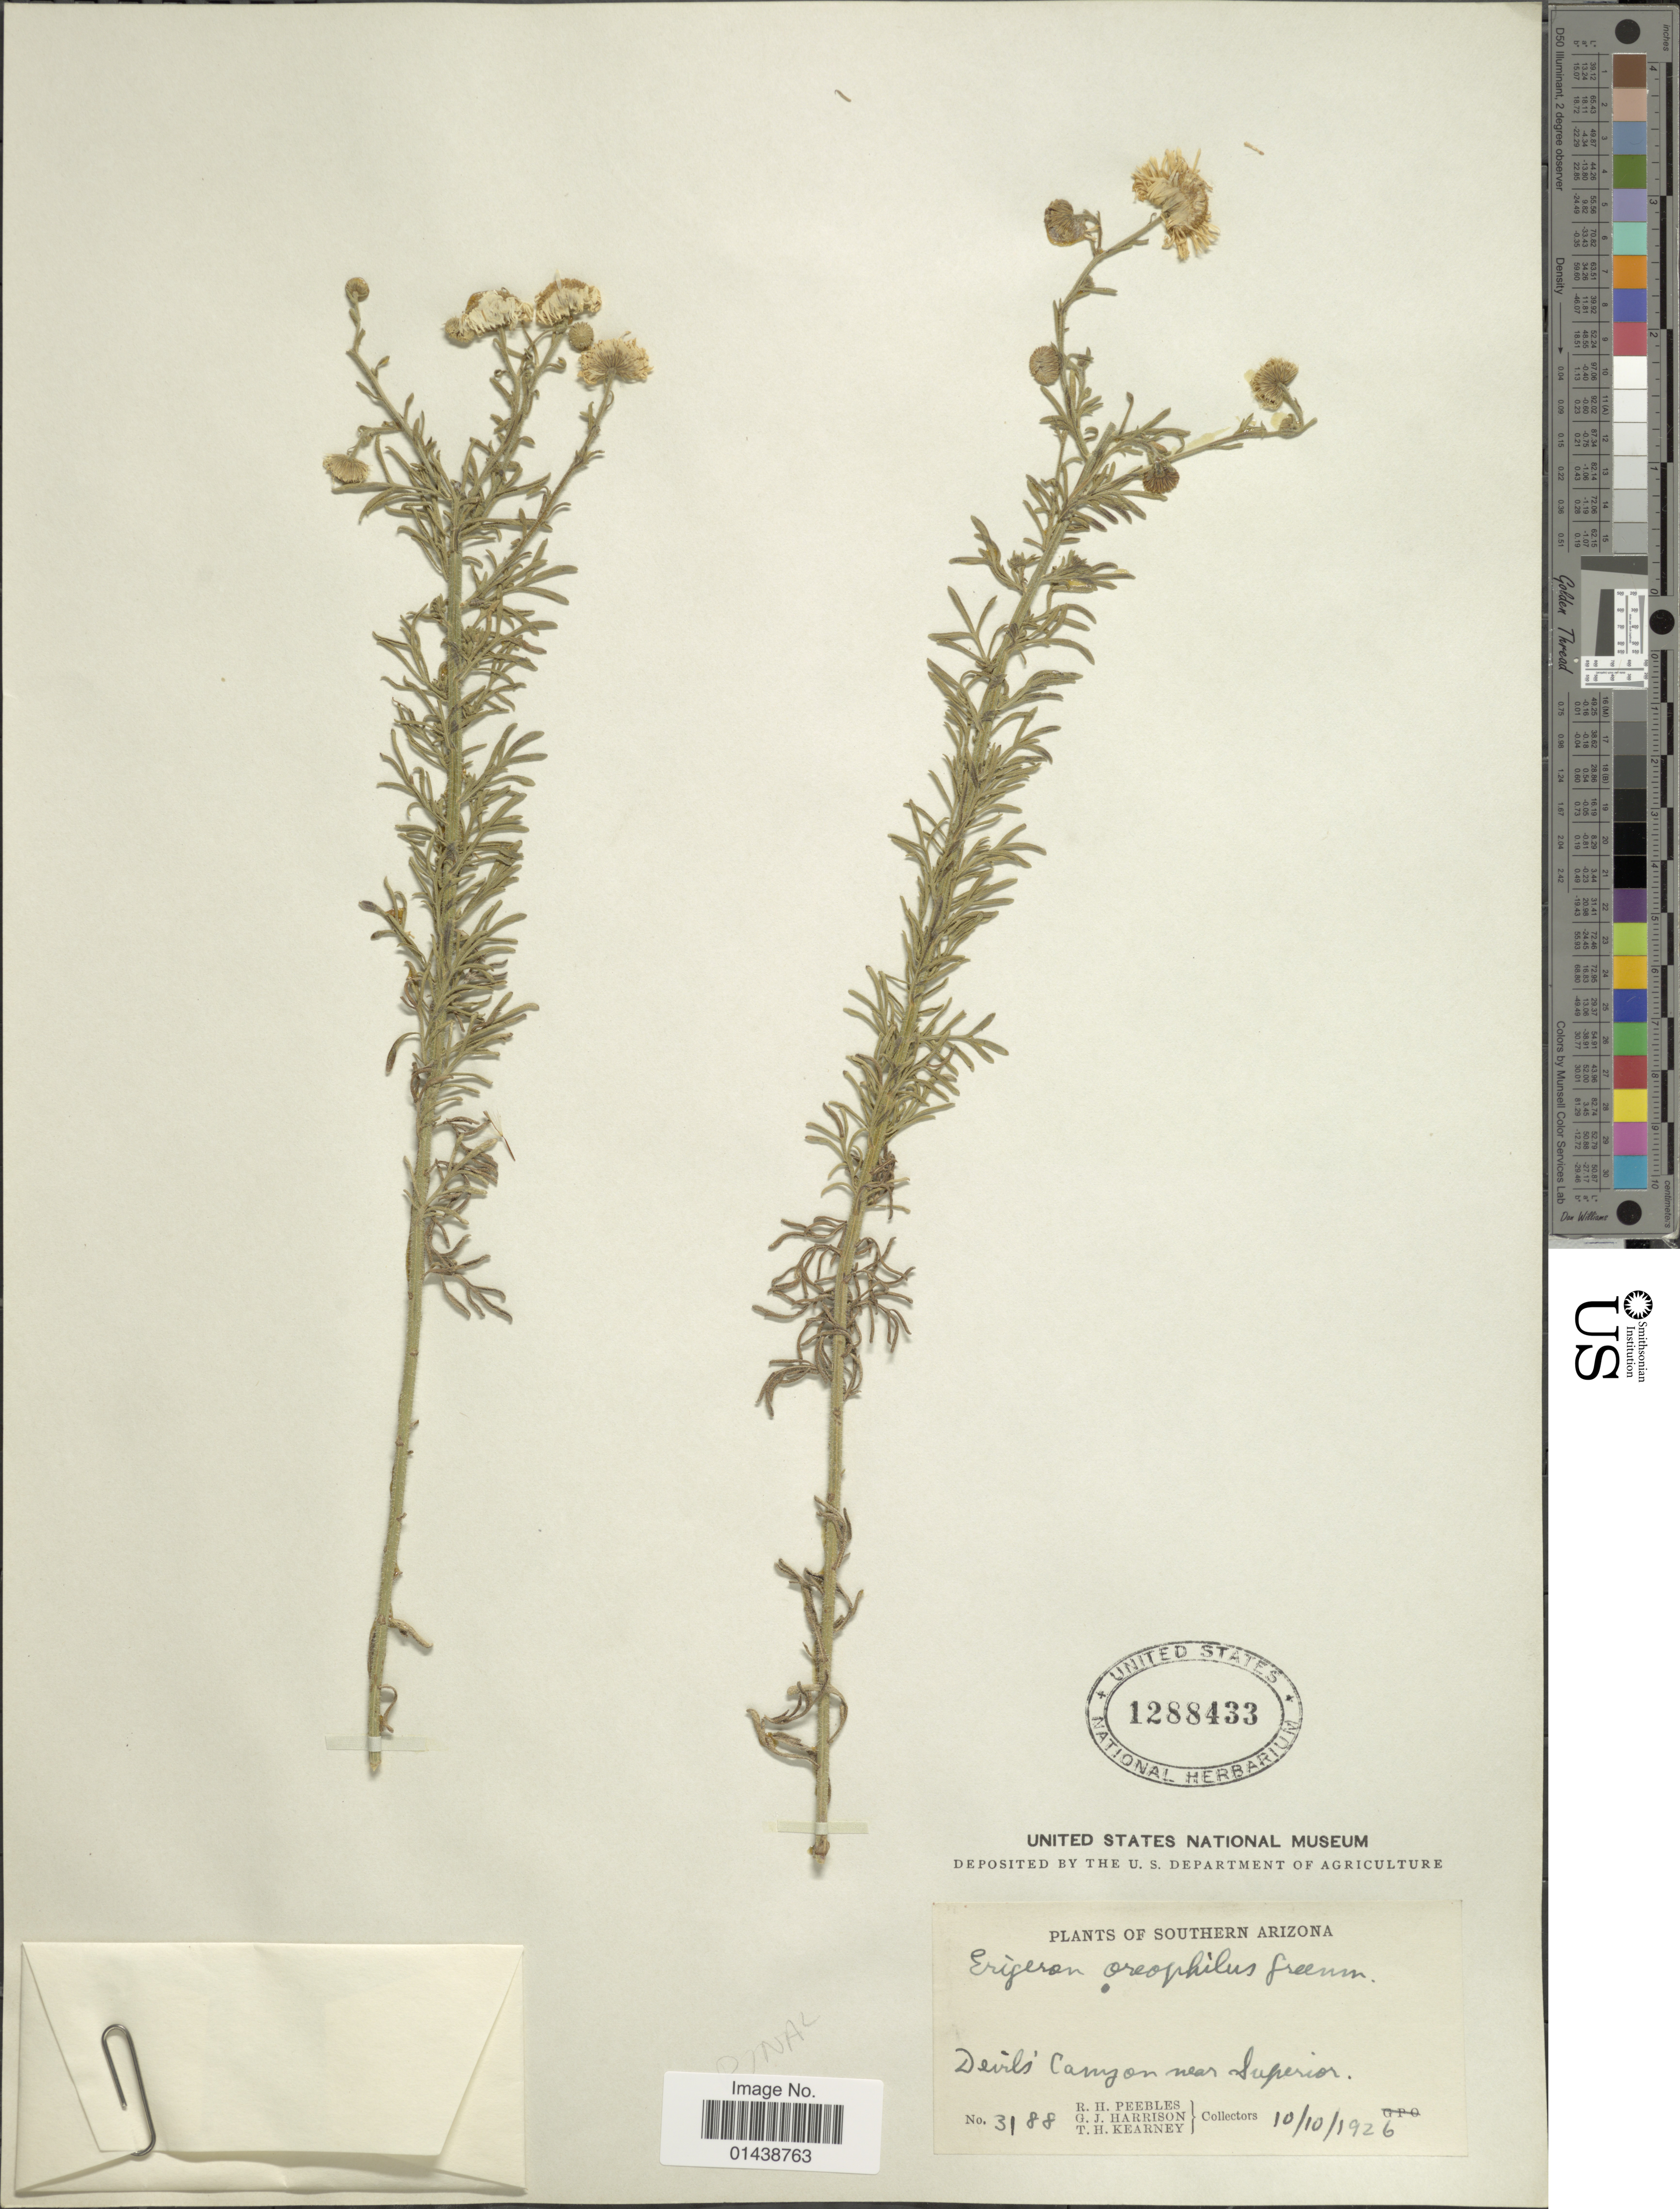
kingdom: Plantae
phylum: Tracheophyta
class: Magnoliopsida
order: Asterales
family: Asteraceae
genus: Erigeron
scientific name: Erigeron oreophilus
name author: Greenm.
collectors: R. H. Peebles, G. J. Harrison & T. H. Kearney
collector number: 3188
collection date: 1926-10-10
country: United States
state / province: Arizona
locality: Southern Arizona. Devil's Canyon near Superior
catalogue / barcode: US 1288433